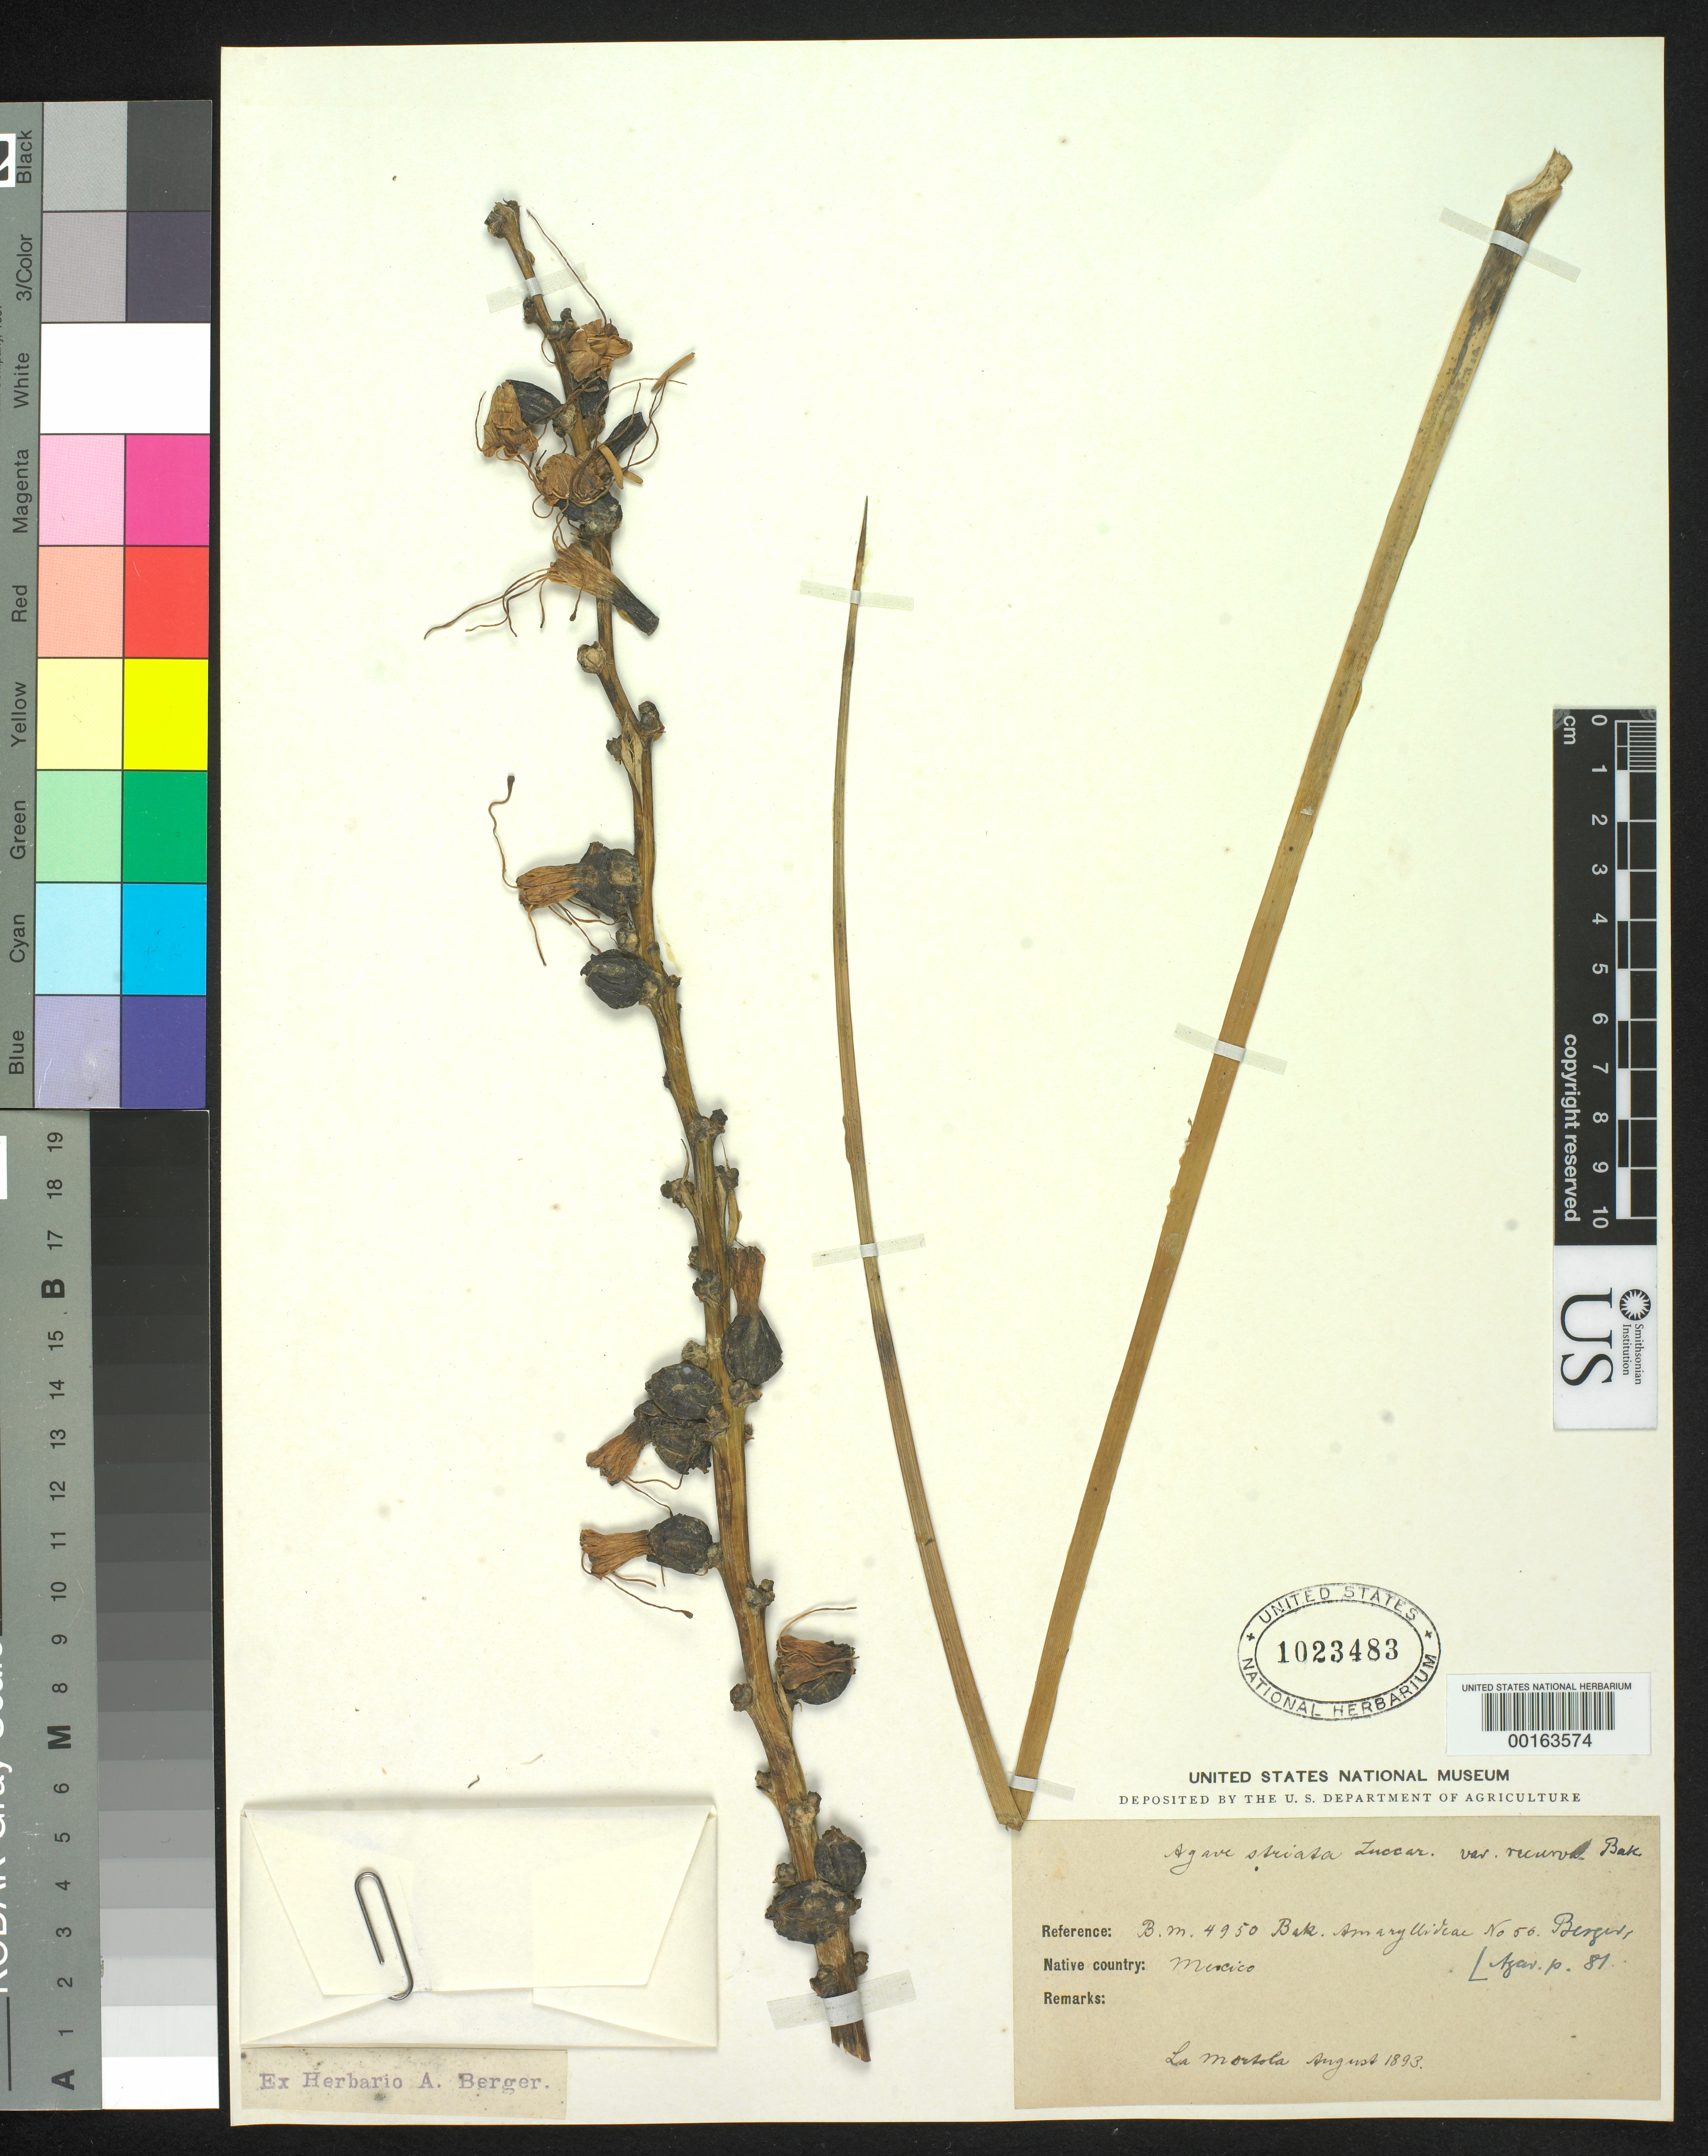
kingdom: Plantae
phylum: Tracheophyta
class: Liliopsida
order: Asparagales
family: Asparagaceae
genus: Agave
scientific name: Agave striata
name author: Zucc.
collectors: ex herb. A. Berger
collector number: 56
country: Mexico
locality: E of Monserrat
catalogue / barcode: US 1023483